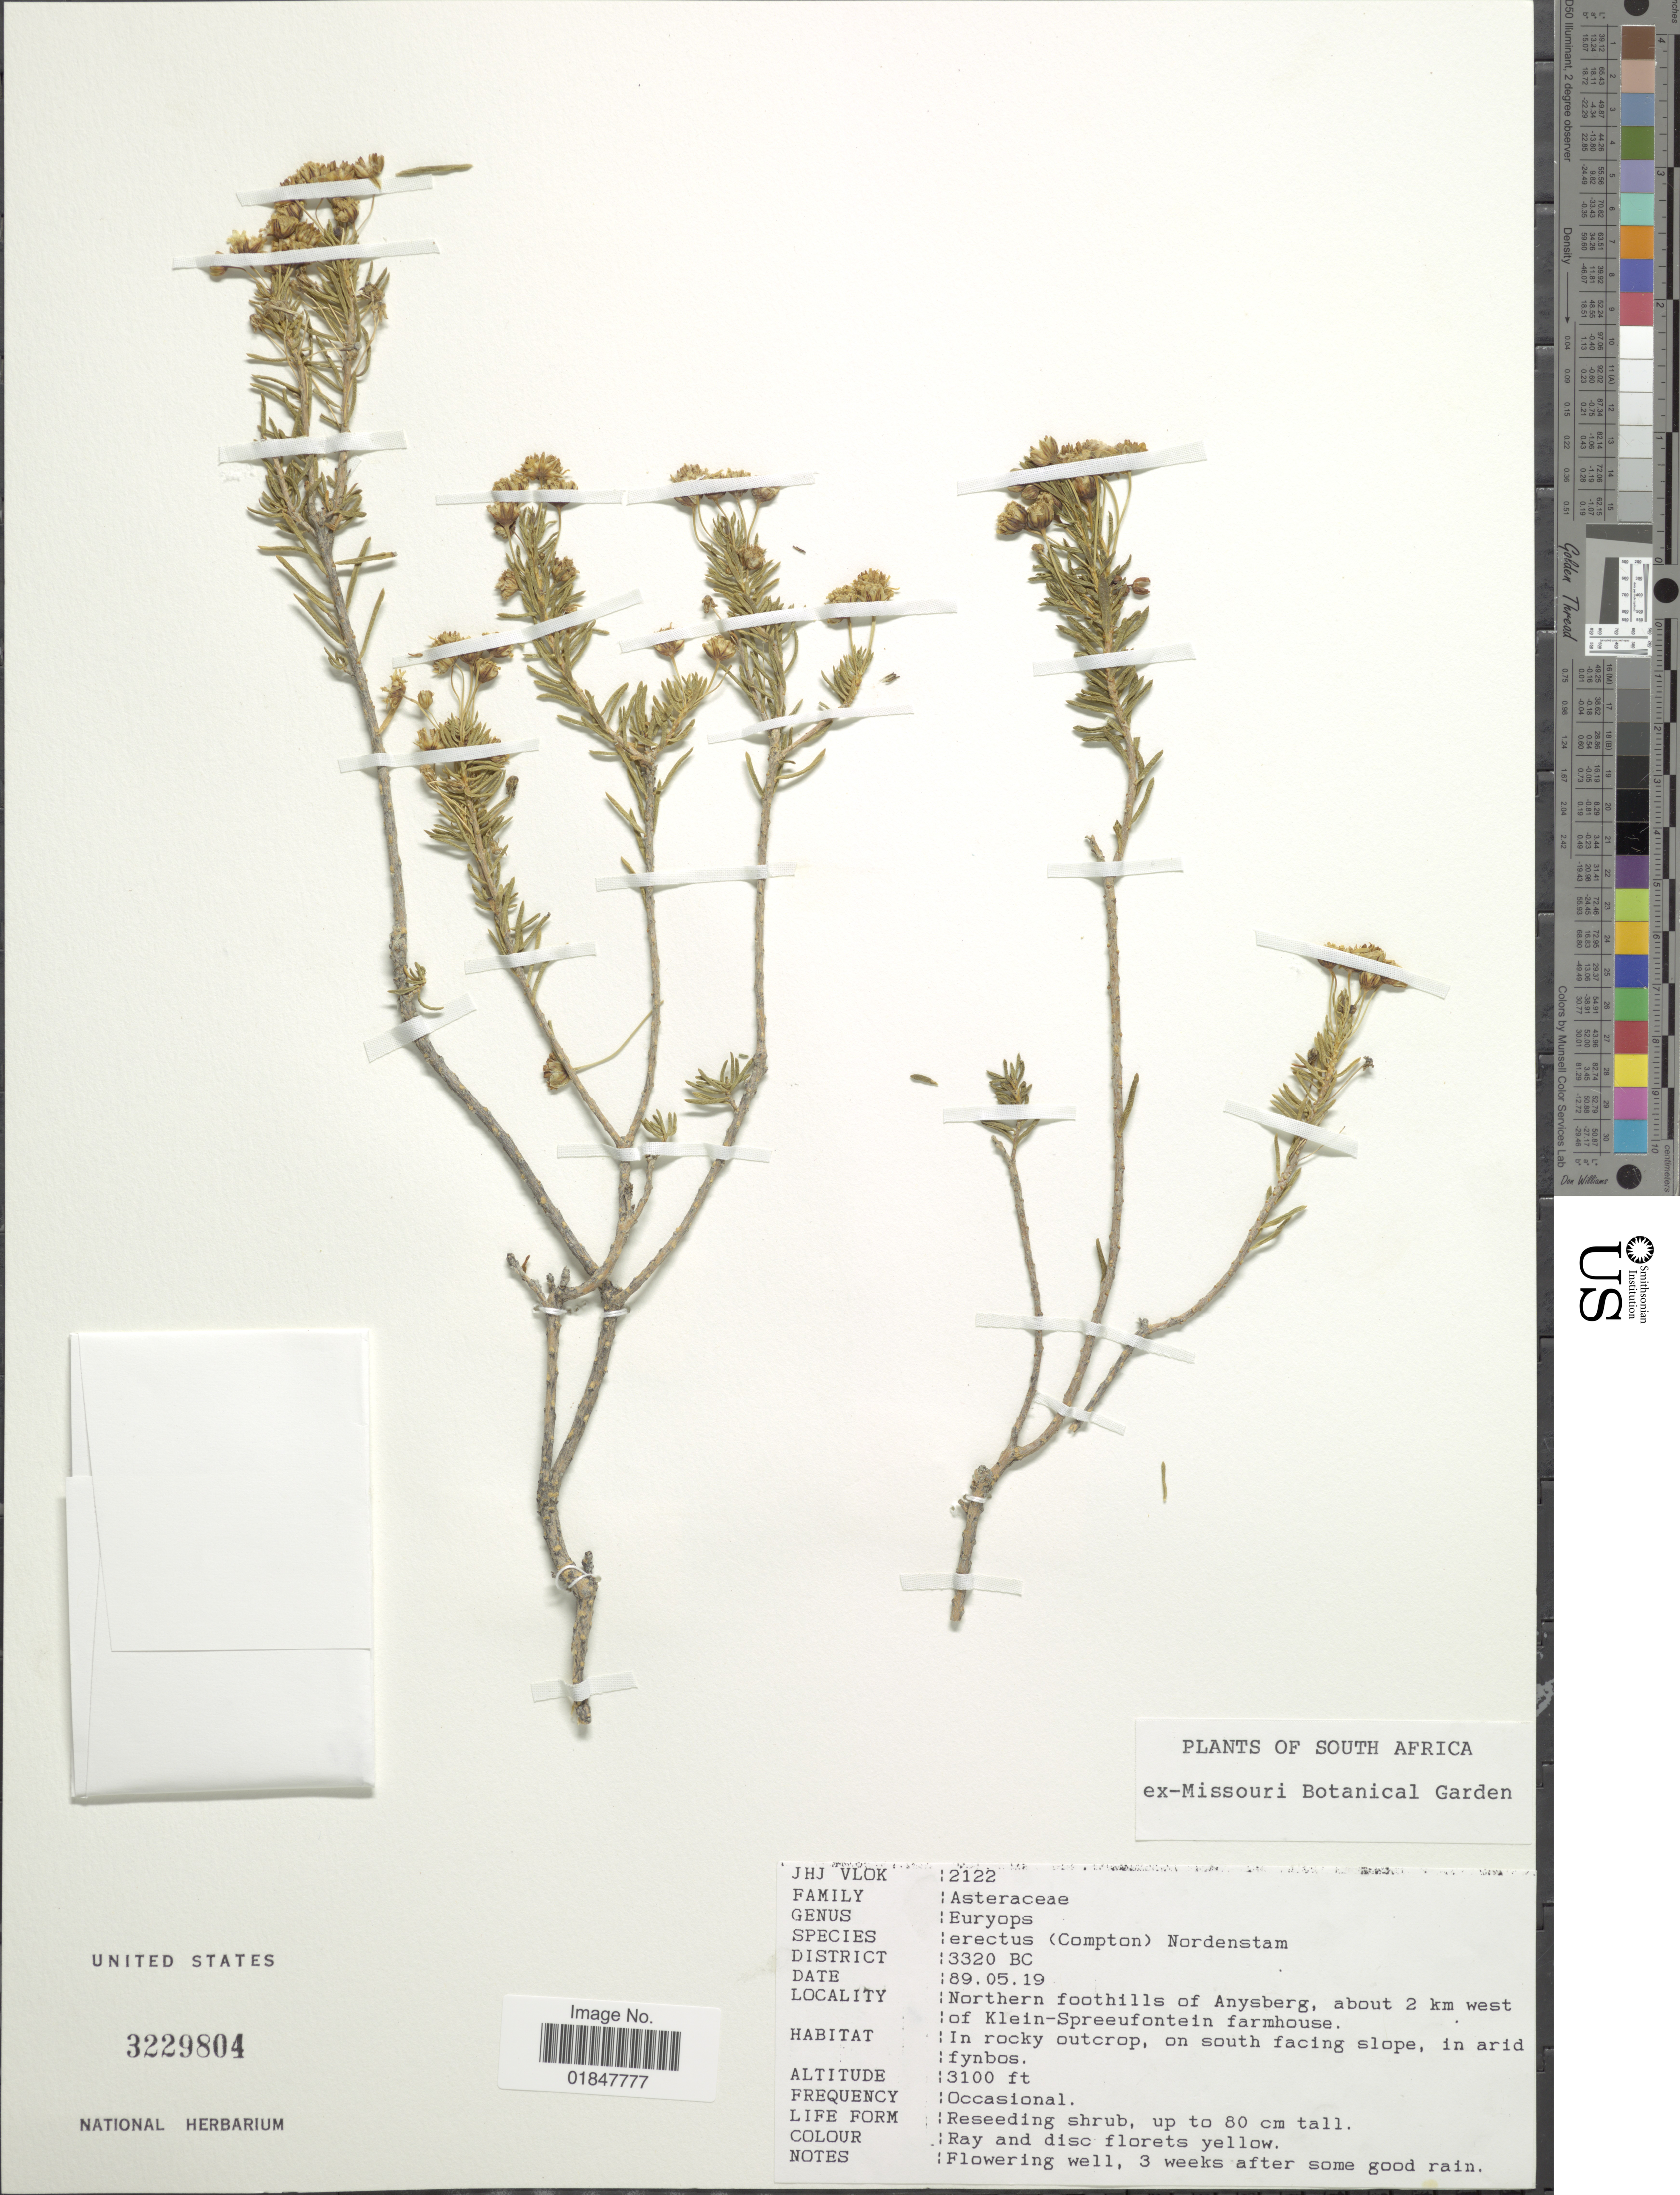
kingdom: Plantae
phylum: Tracheophyta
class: Magnoliopsida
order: Asterales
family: Asteraceae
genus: Euryops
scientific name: Euryops erectus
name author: (Compton) B. Nord.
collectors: Missouri Botanical Garden (MO)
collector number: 2122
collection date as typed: Transcribed d/m/y: 19/5/89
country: South Africa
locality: District: 3320 BC, northern foothills of Anysberg, about 2 km west of Klein-Spreeufontein farmhouse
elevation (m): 945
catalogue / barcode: US 3229804